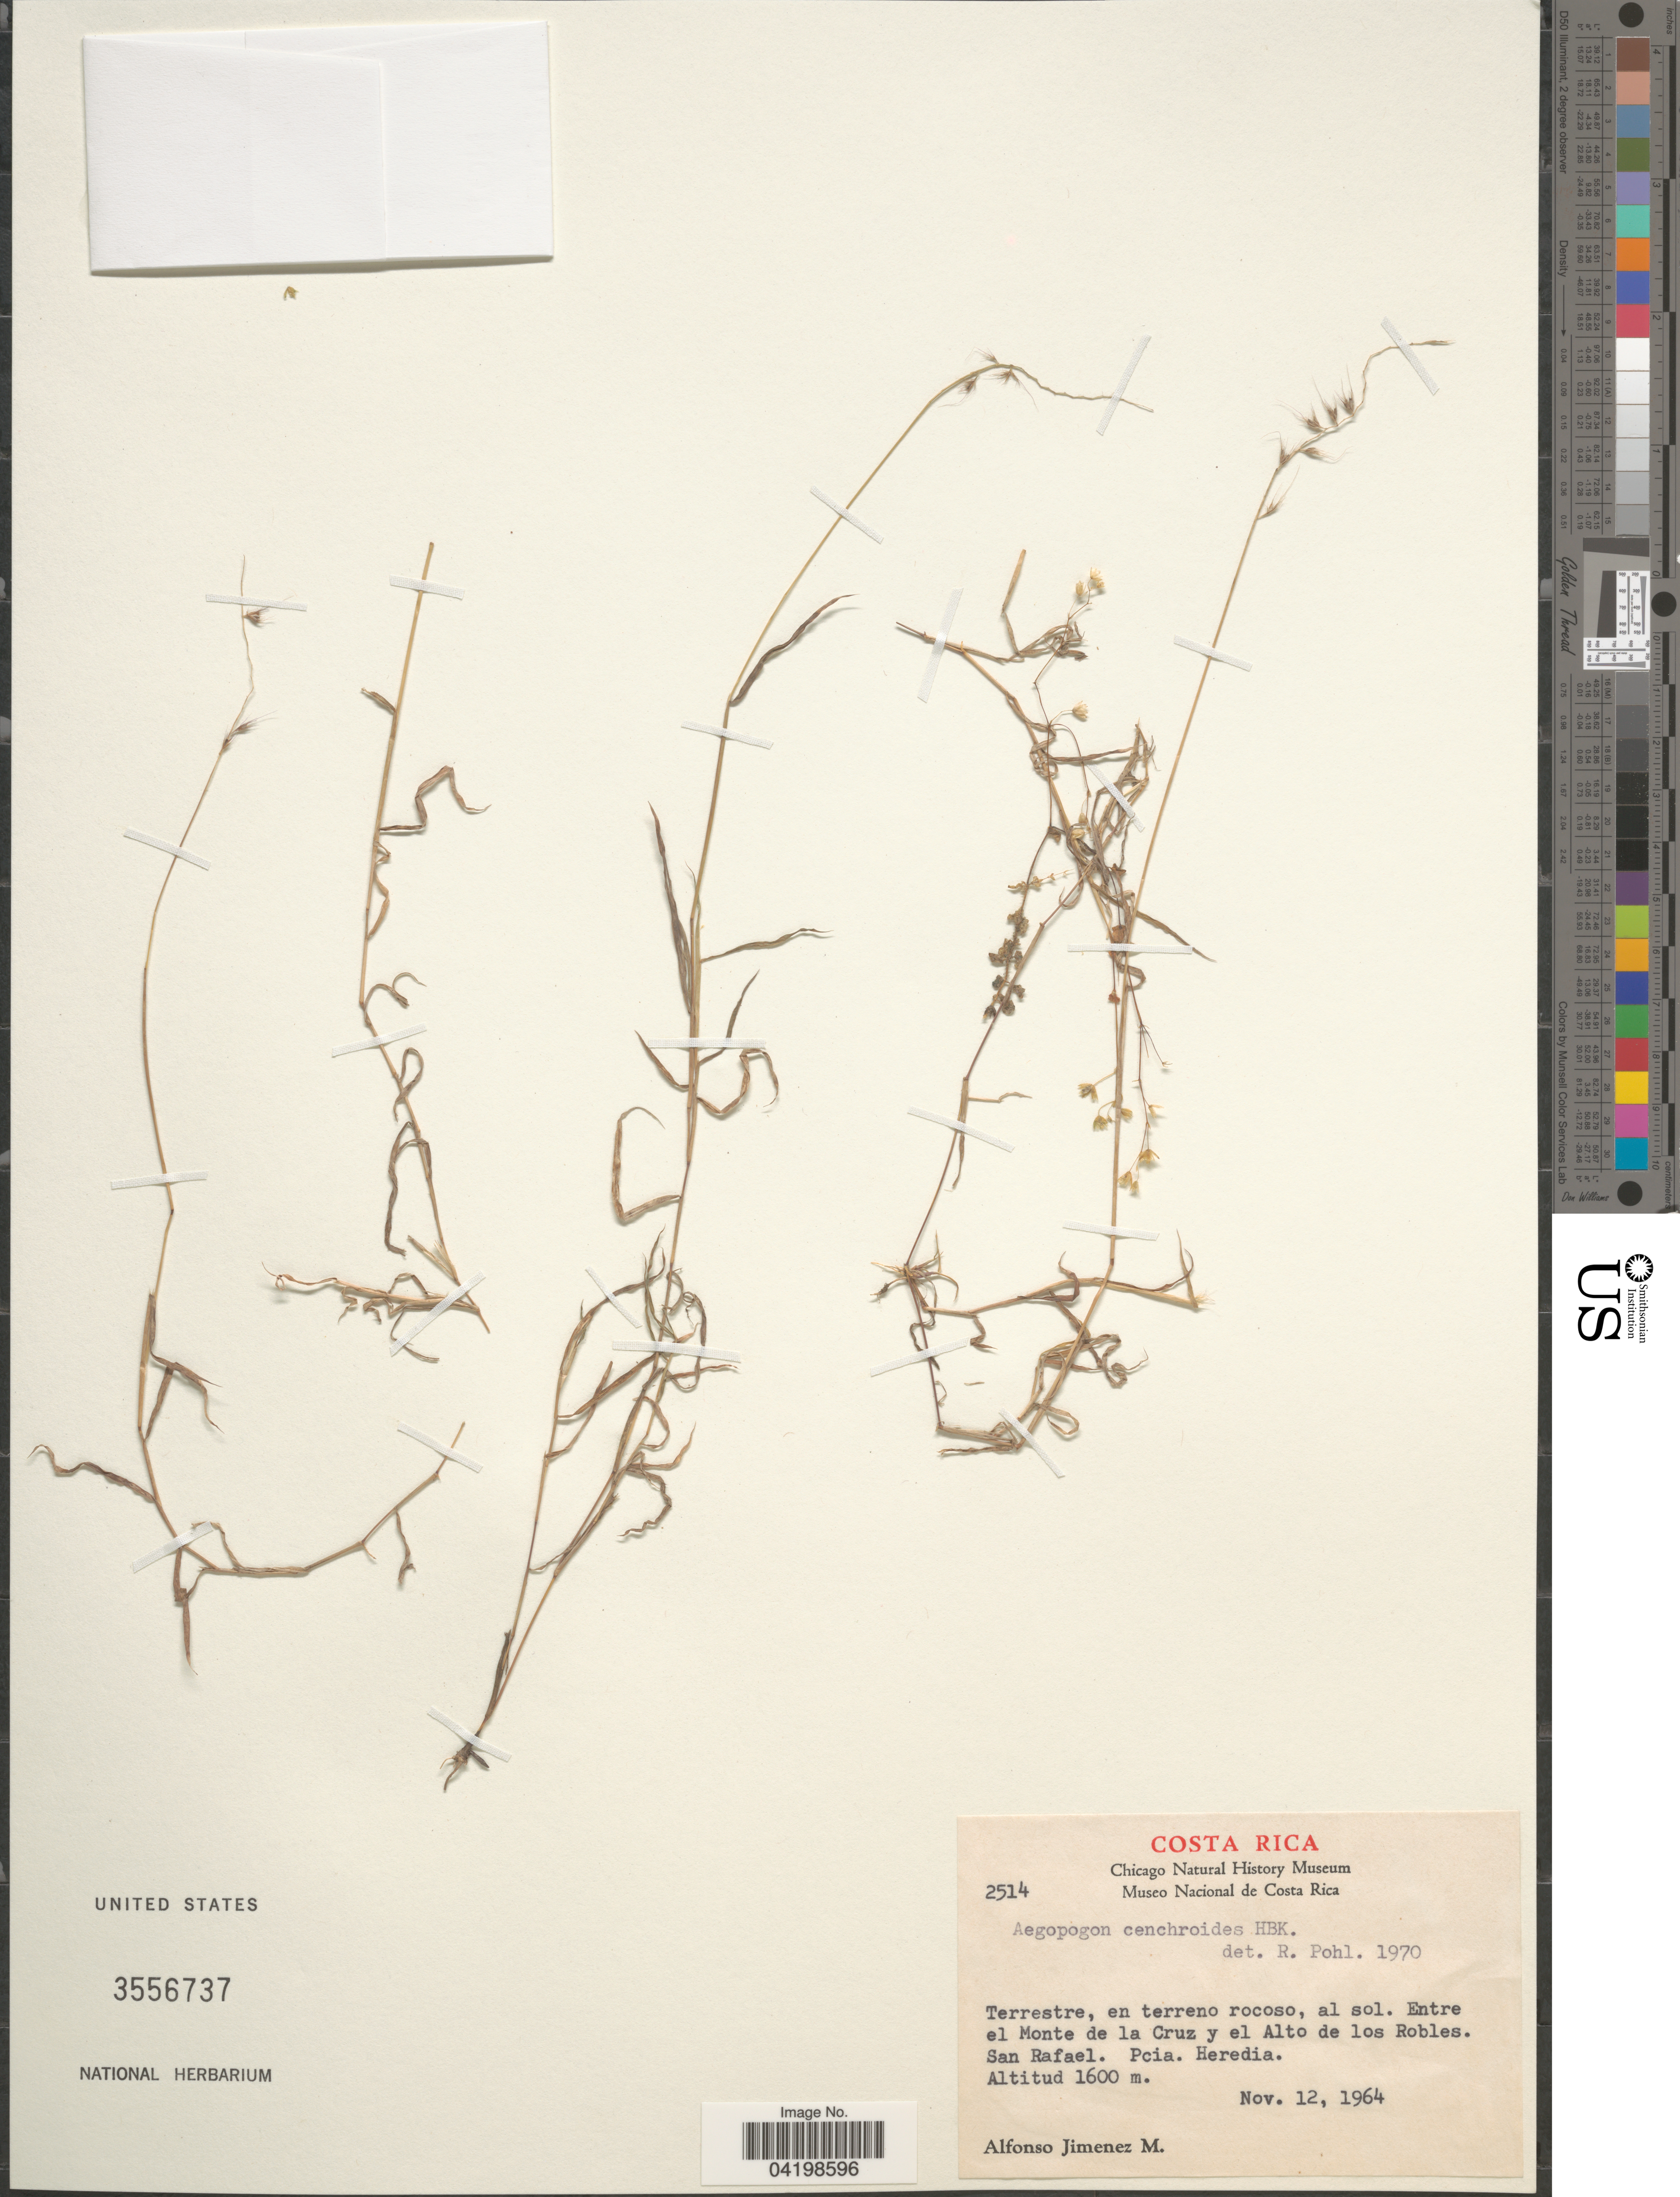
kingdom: Plantae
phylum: Tracheophyta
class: Liliopsida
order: Poales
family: Poaceae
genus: Muhlenbergia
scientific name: Muhlenbergia cenchroides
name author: (Humb. & Bonpl. ex Willd.) P.M. Peterson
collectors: A. Jimenez M.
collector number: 2514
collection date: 1964-11-12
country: Costa Rica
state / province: Heredia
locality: Entre el Monte de la Cruz y el Alto de los Robles. San Rafael.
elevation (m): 1600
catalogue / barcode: US 3556737